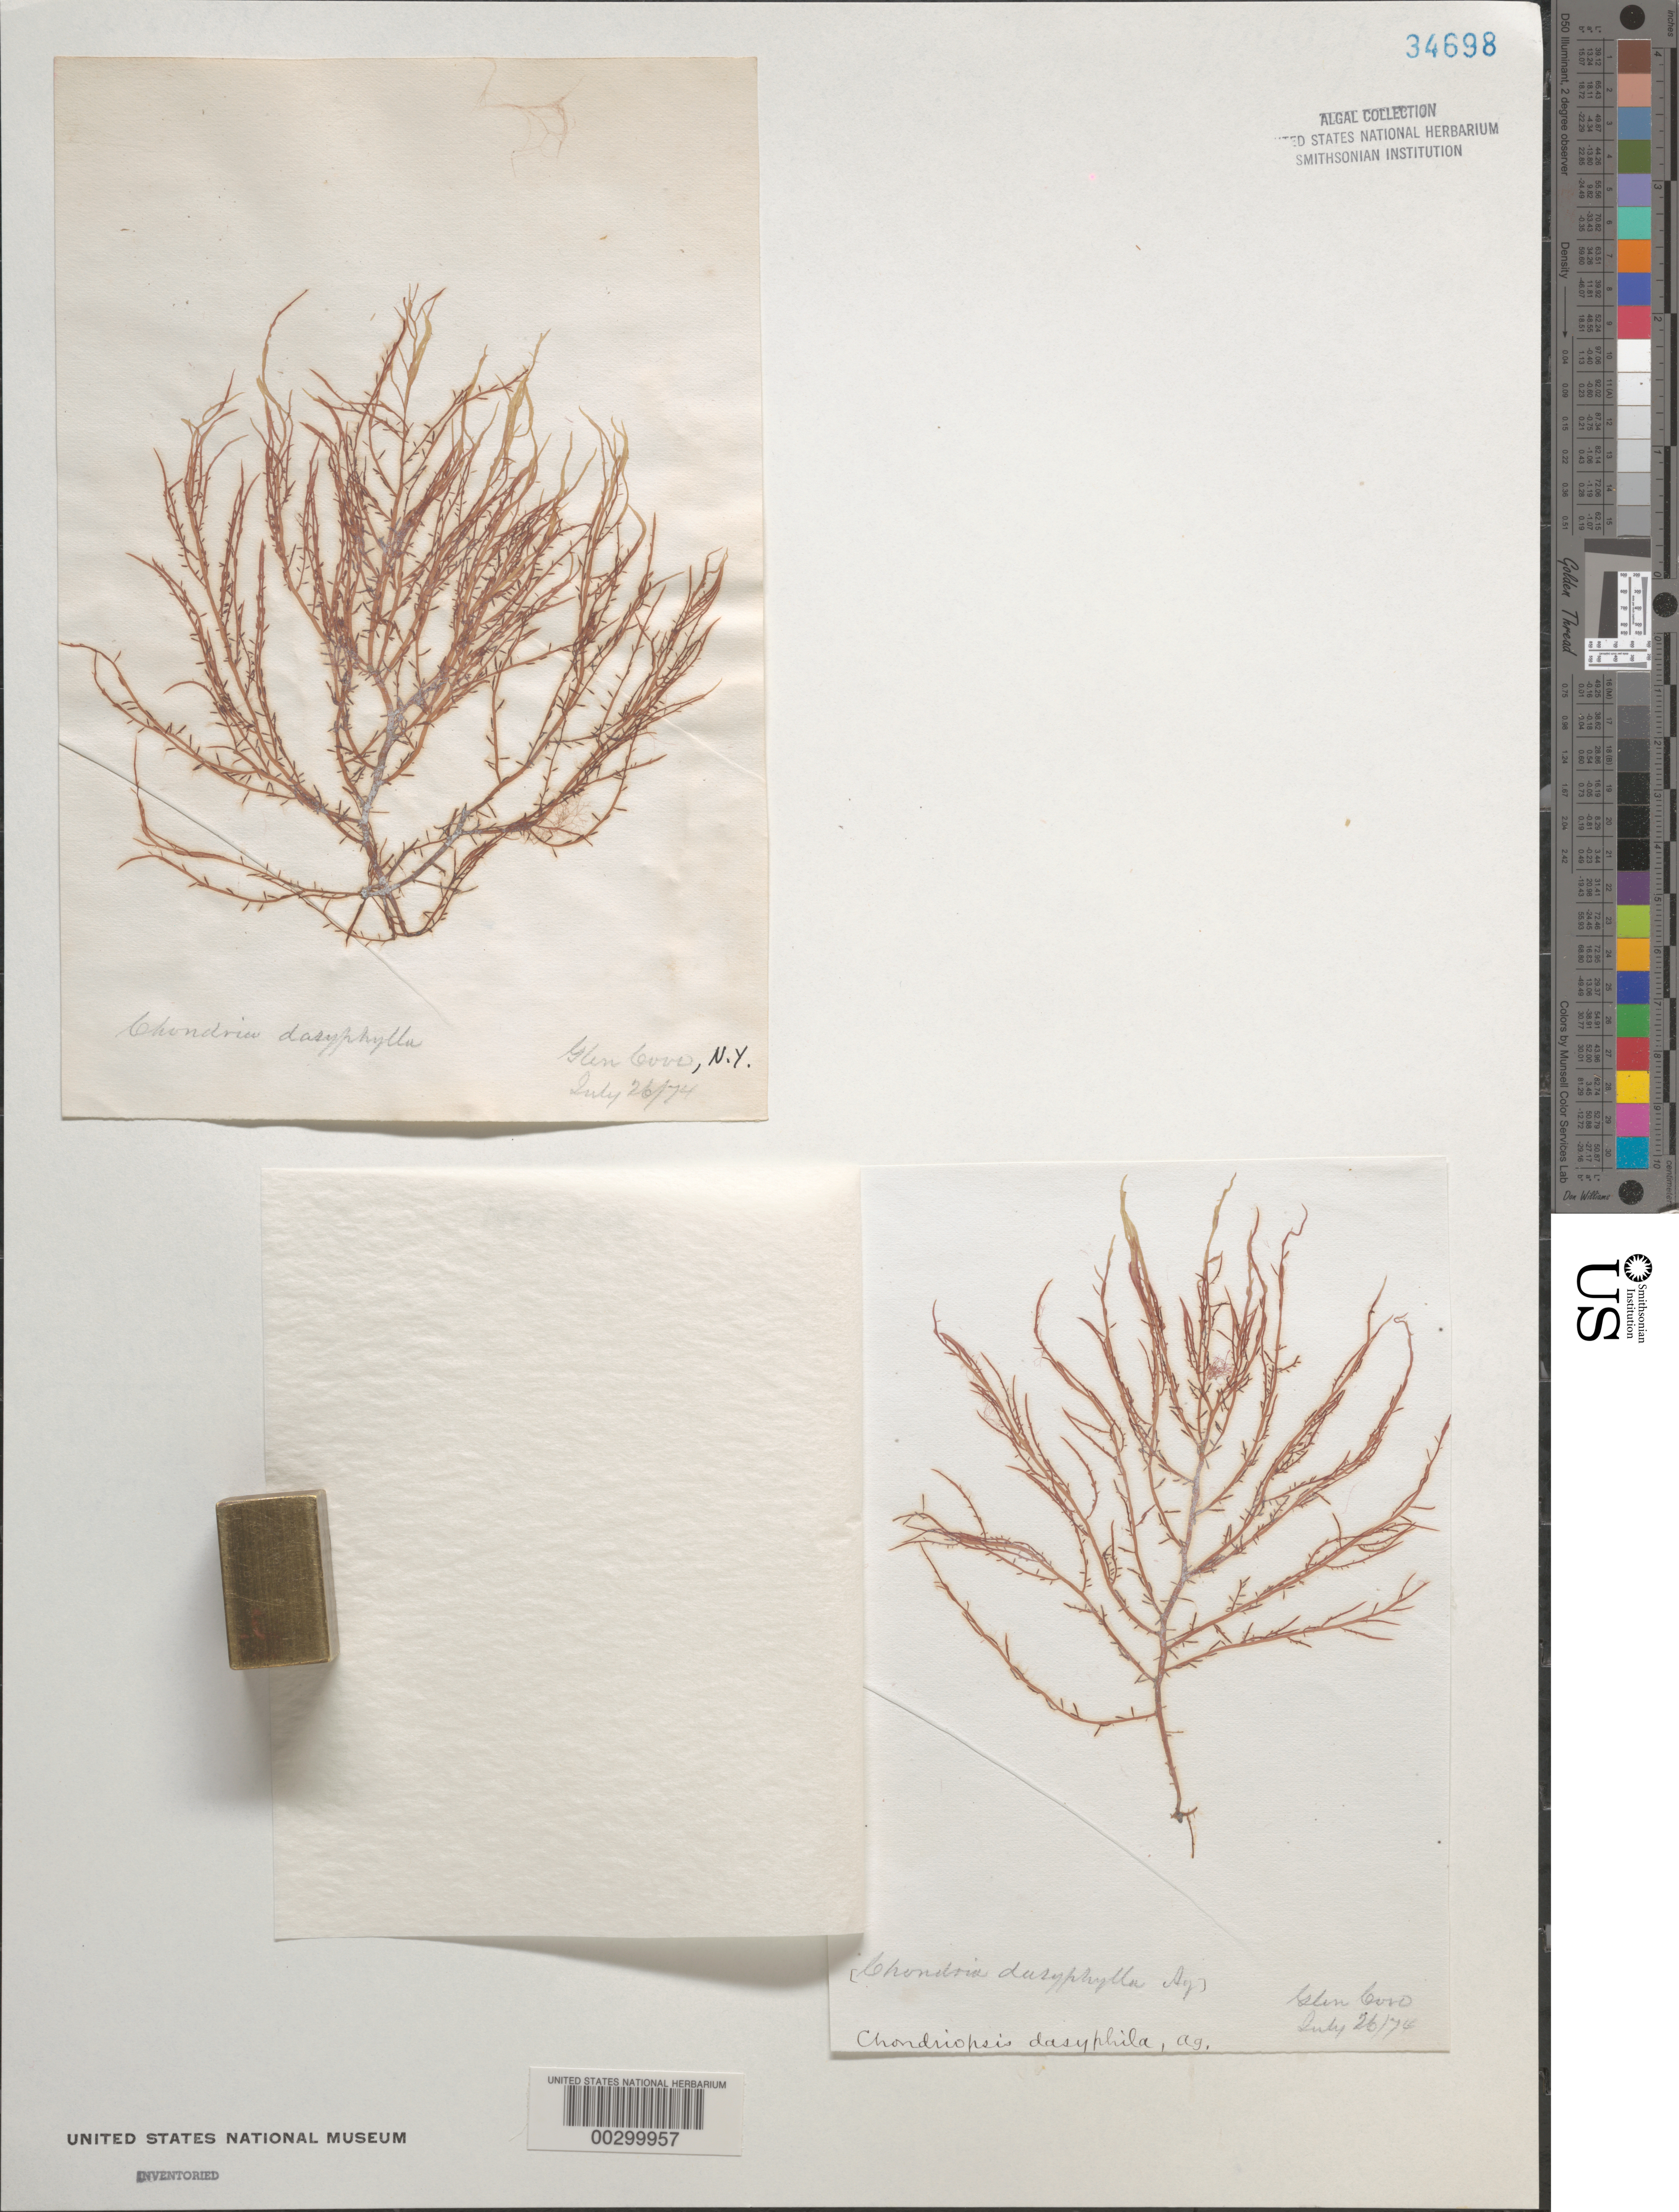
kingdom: Plantae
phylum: Rhodophyta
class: Florideophyceae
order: Ceramiales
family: Rhodomelaceae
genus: Chondria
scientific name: Chondria dasyphylla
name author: (Woodw.) C. Agardh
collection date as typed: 26 Jul 1874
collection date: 1874-07-26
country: United States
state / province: New York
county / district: Nassau County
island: Long Island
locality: Glen Cove, Long Island Sound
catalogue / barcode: US 34698